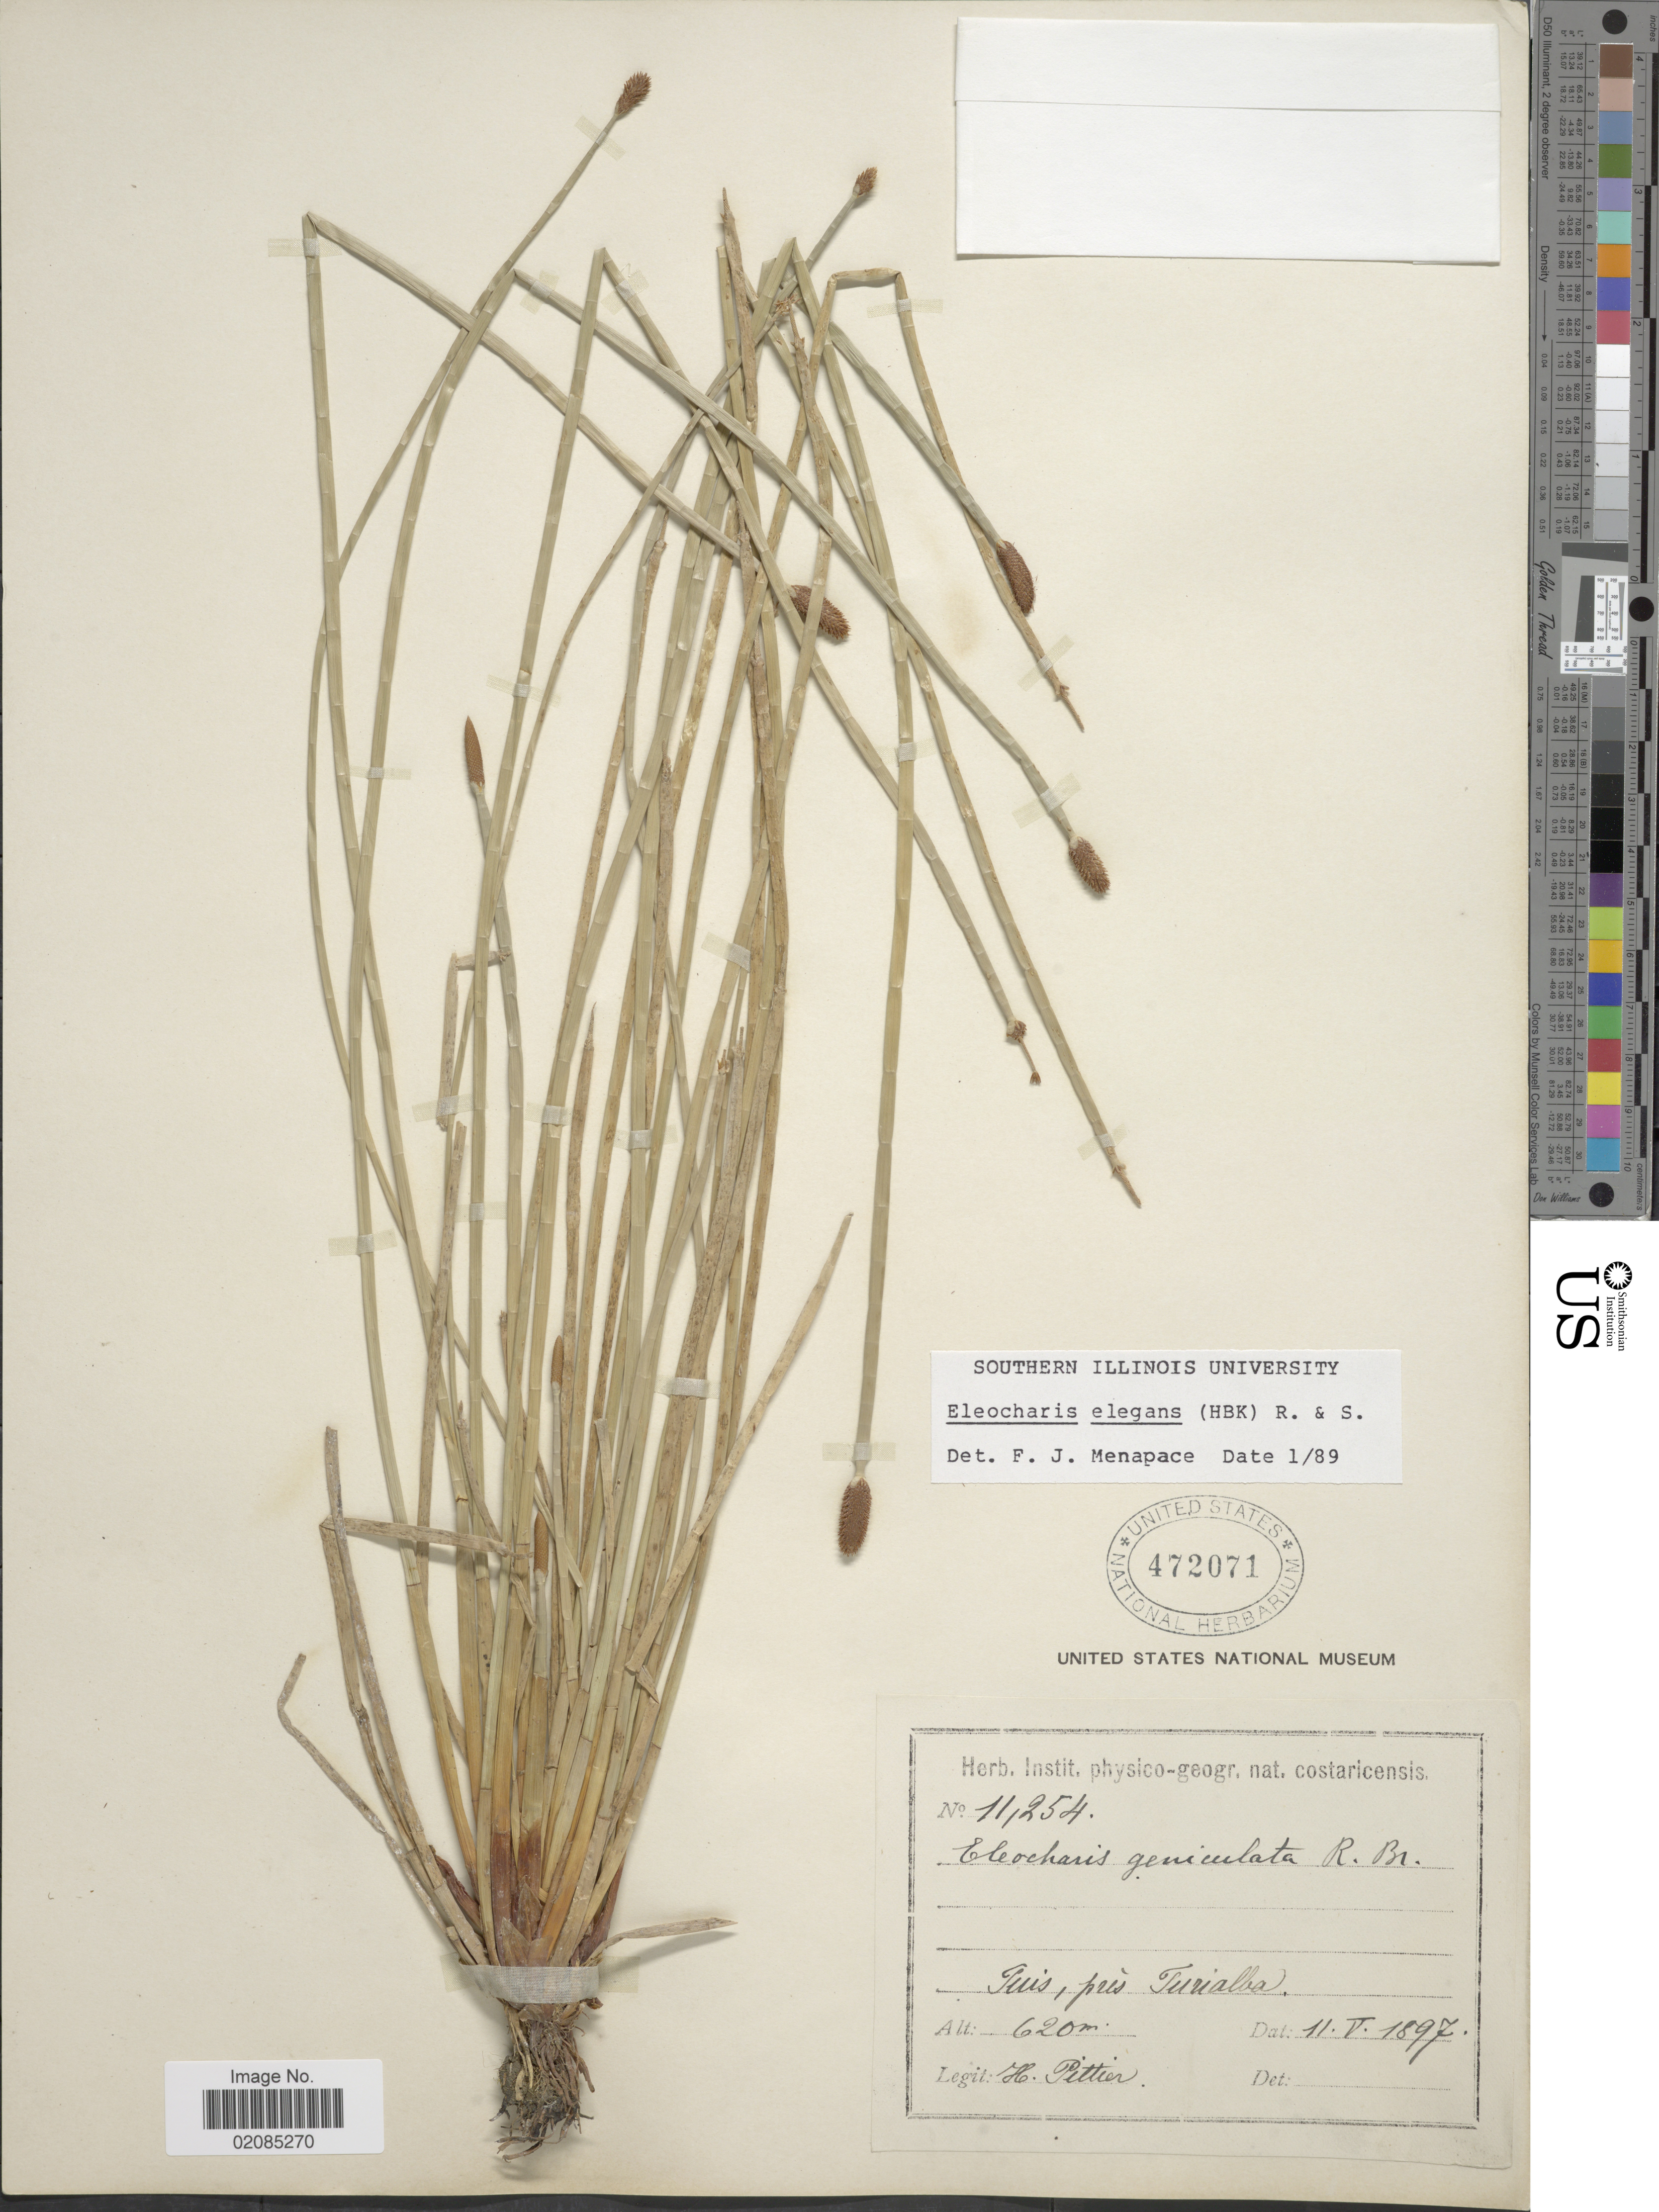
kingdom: Plantae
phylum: Tracheophyta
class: Liliopsida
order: Poales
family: Cyperaceae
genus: Eleocharis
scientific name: Eleocharis elegans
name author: (Kunth) Roem. & Schult.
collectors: H. F. Pittier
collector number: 11254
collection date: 1897-05-11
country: Costa Rica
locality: Tuis, pres Turrialba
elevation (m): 620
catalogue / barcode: US 472071